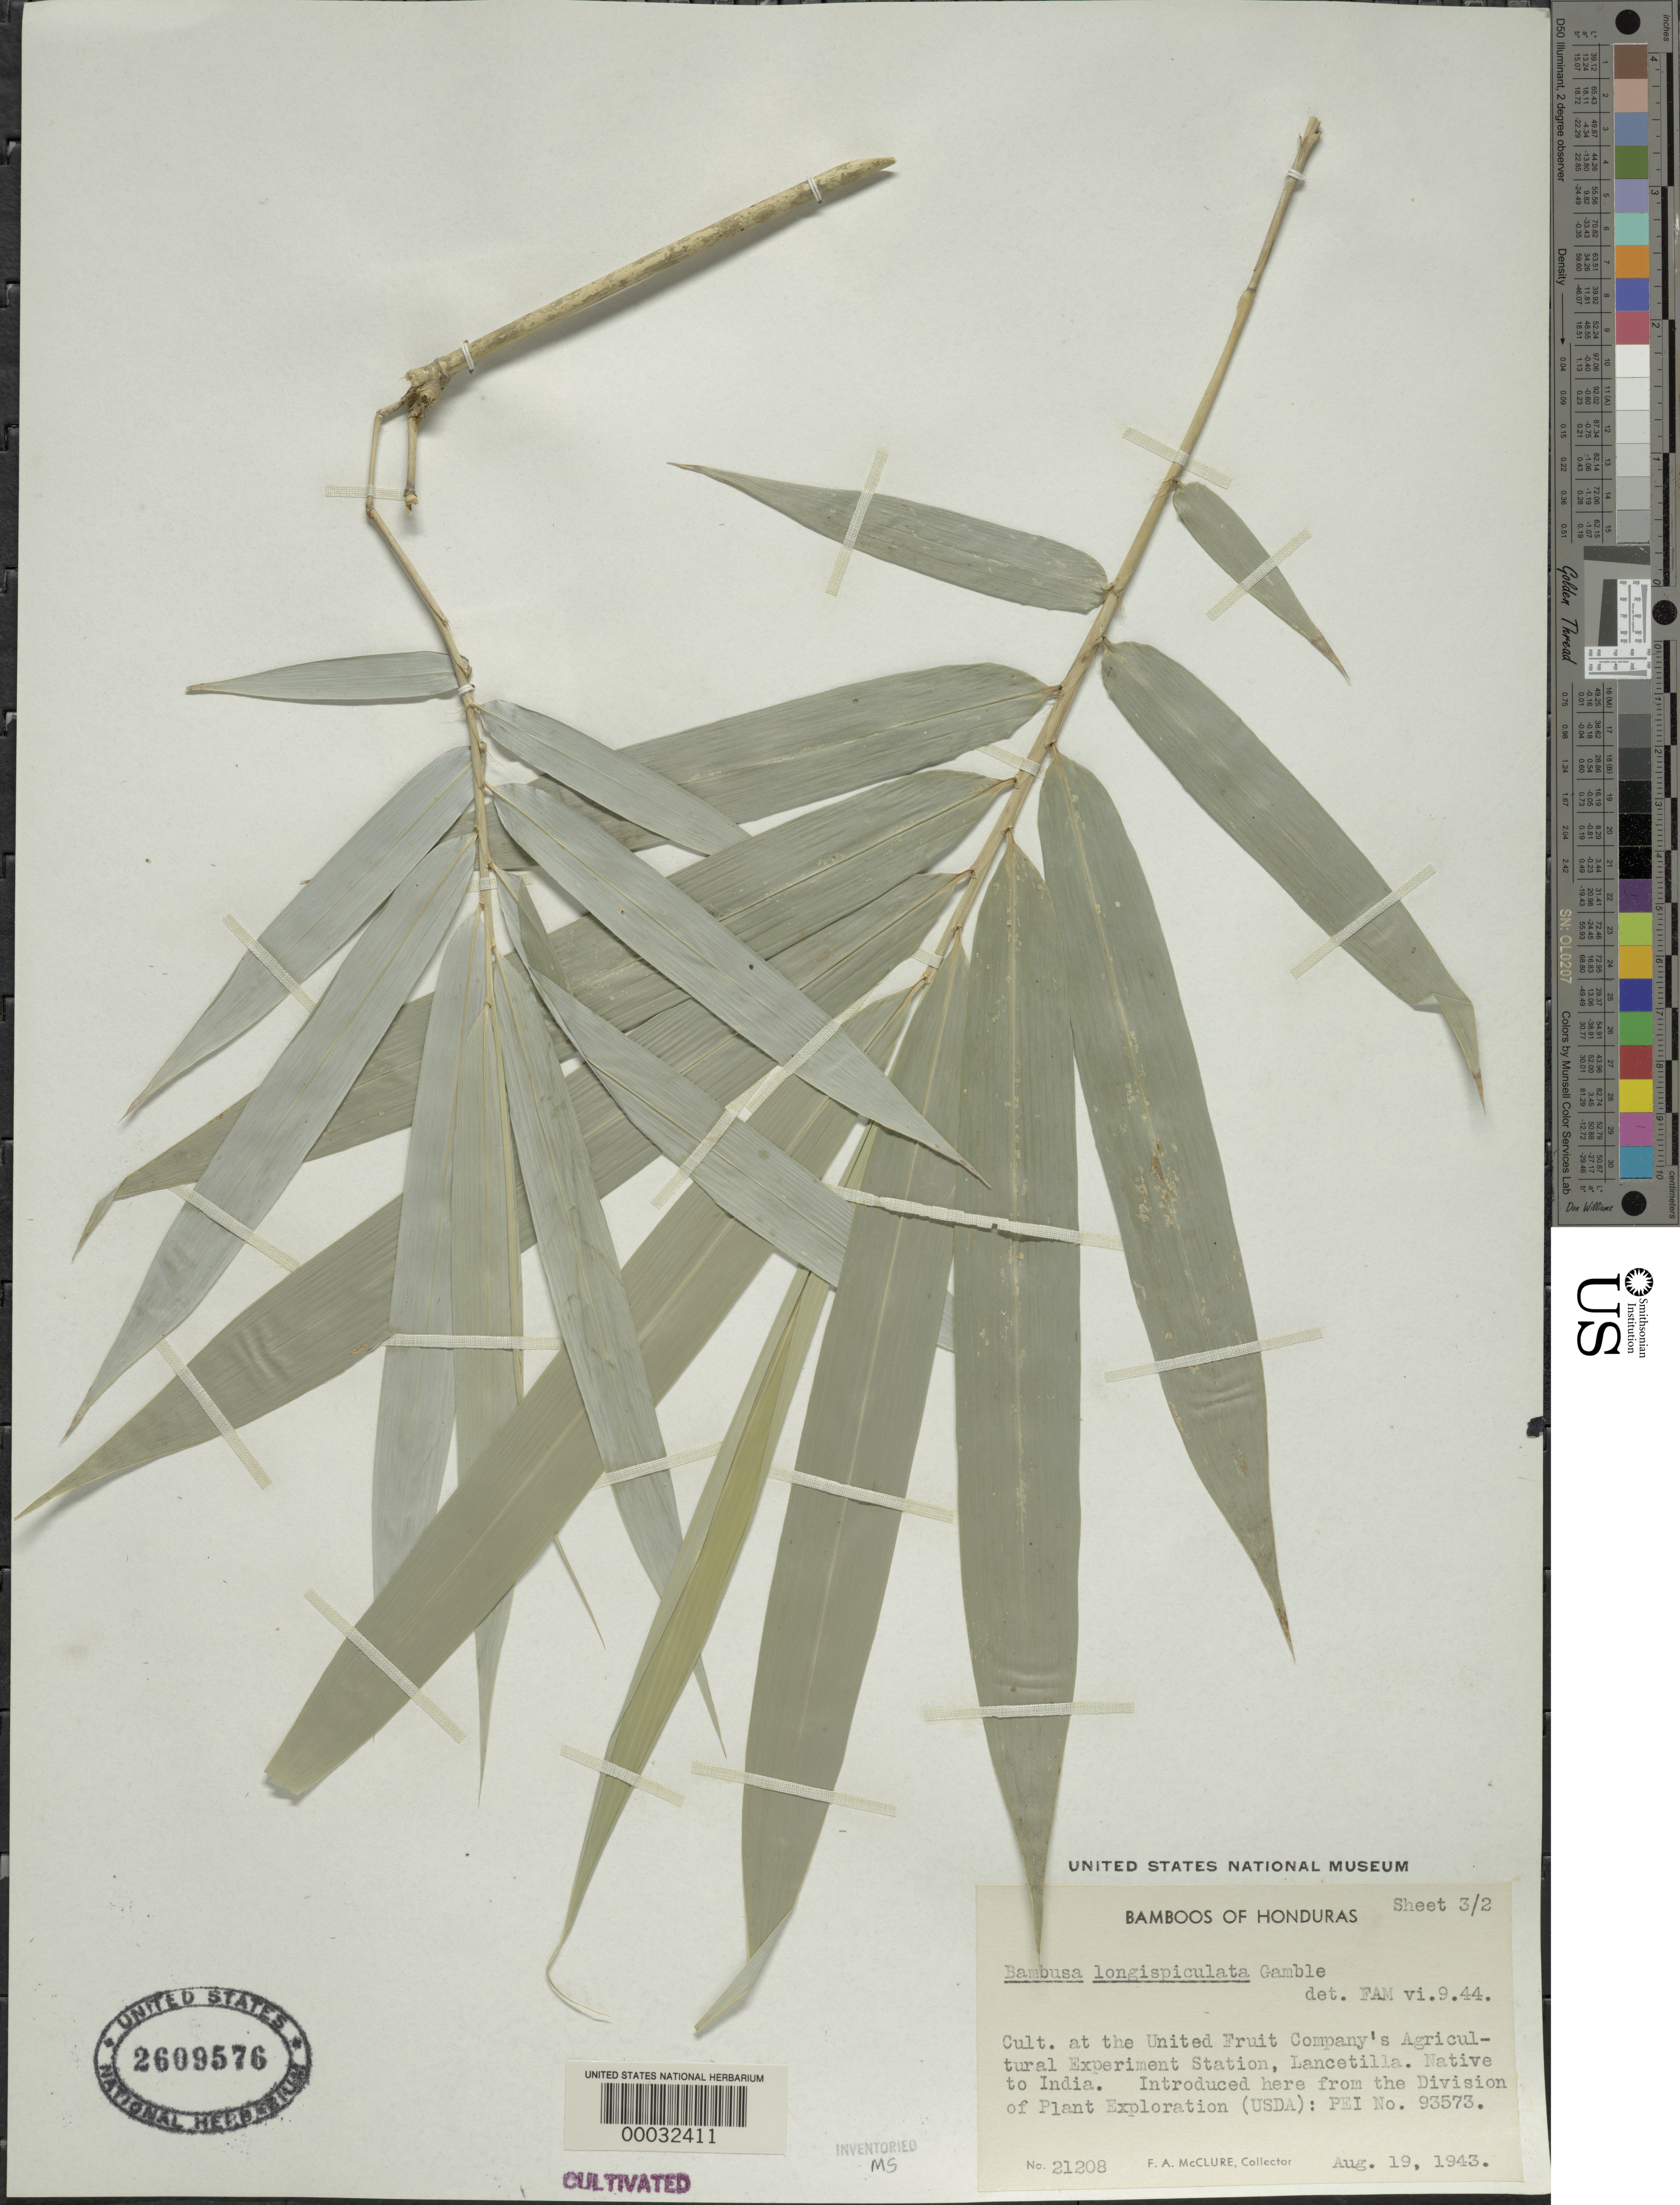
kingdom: Plantae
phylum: Tracheophyta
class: Liliopsida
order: Poales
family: Poaceae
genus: Bambusa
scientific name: Bambusa longispiculata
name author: Gamble ex Brandis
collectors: F. A. McClure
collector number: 21208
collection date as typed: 19 Aug 1943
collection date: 1943-08-19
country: Honduras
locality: United fruit company's agricultural experimental sta.-Lancetilla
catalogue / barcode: US 2609576